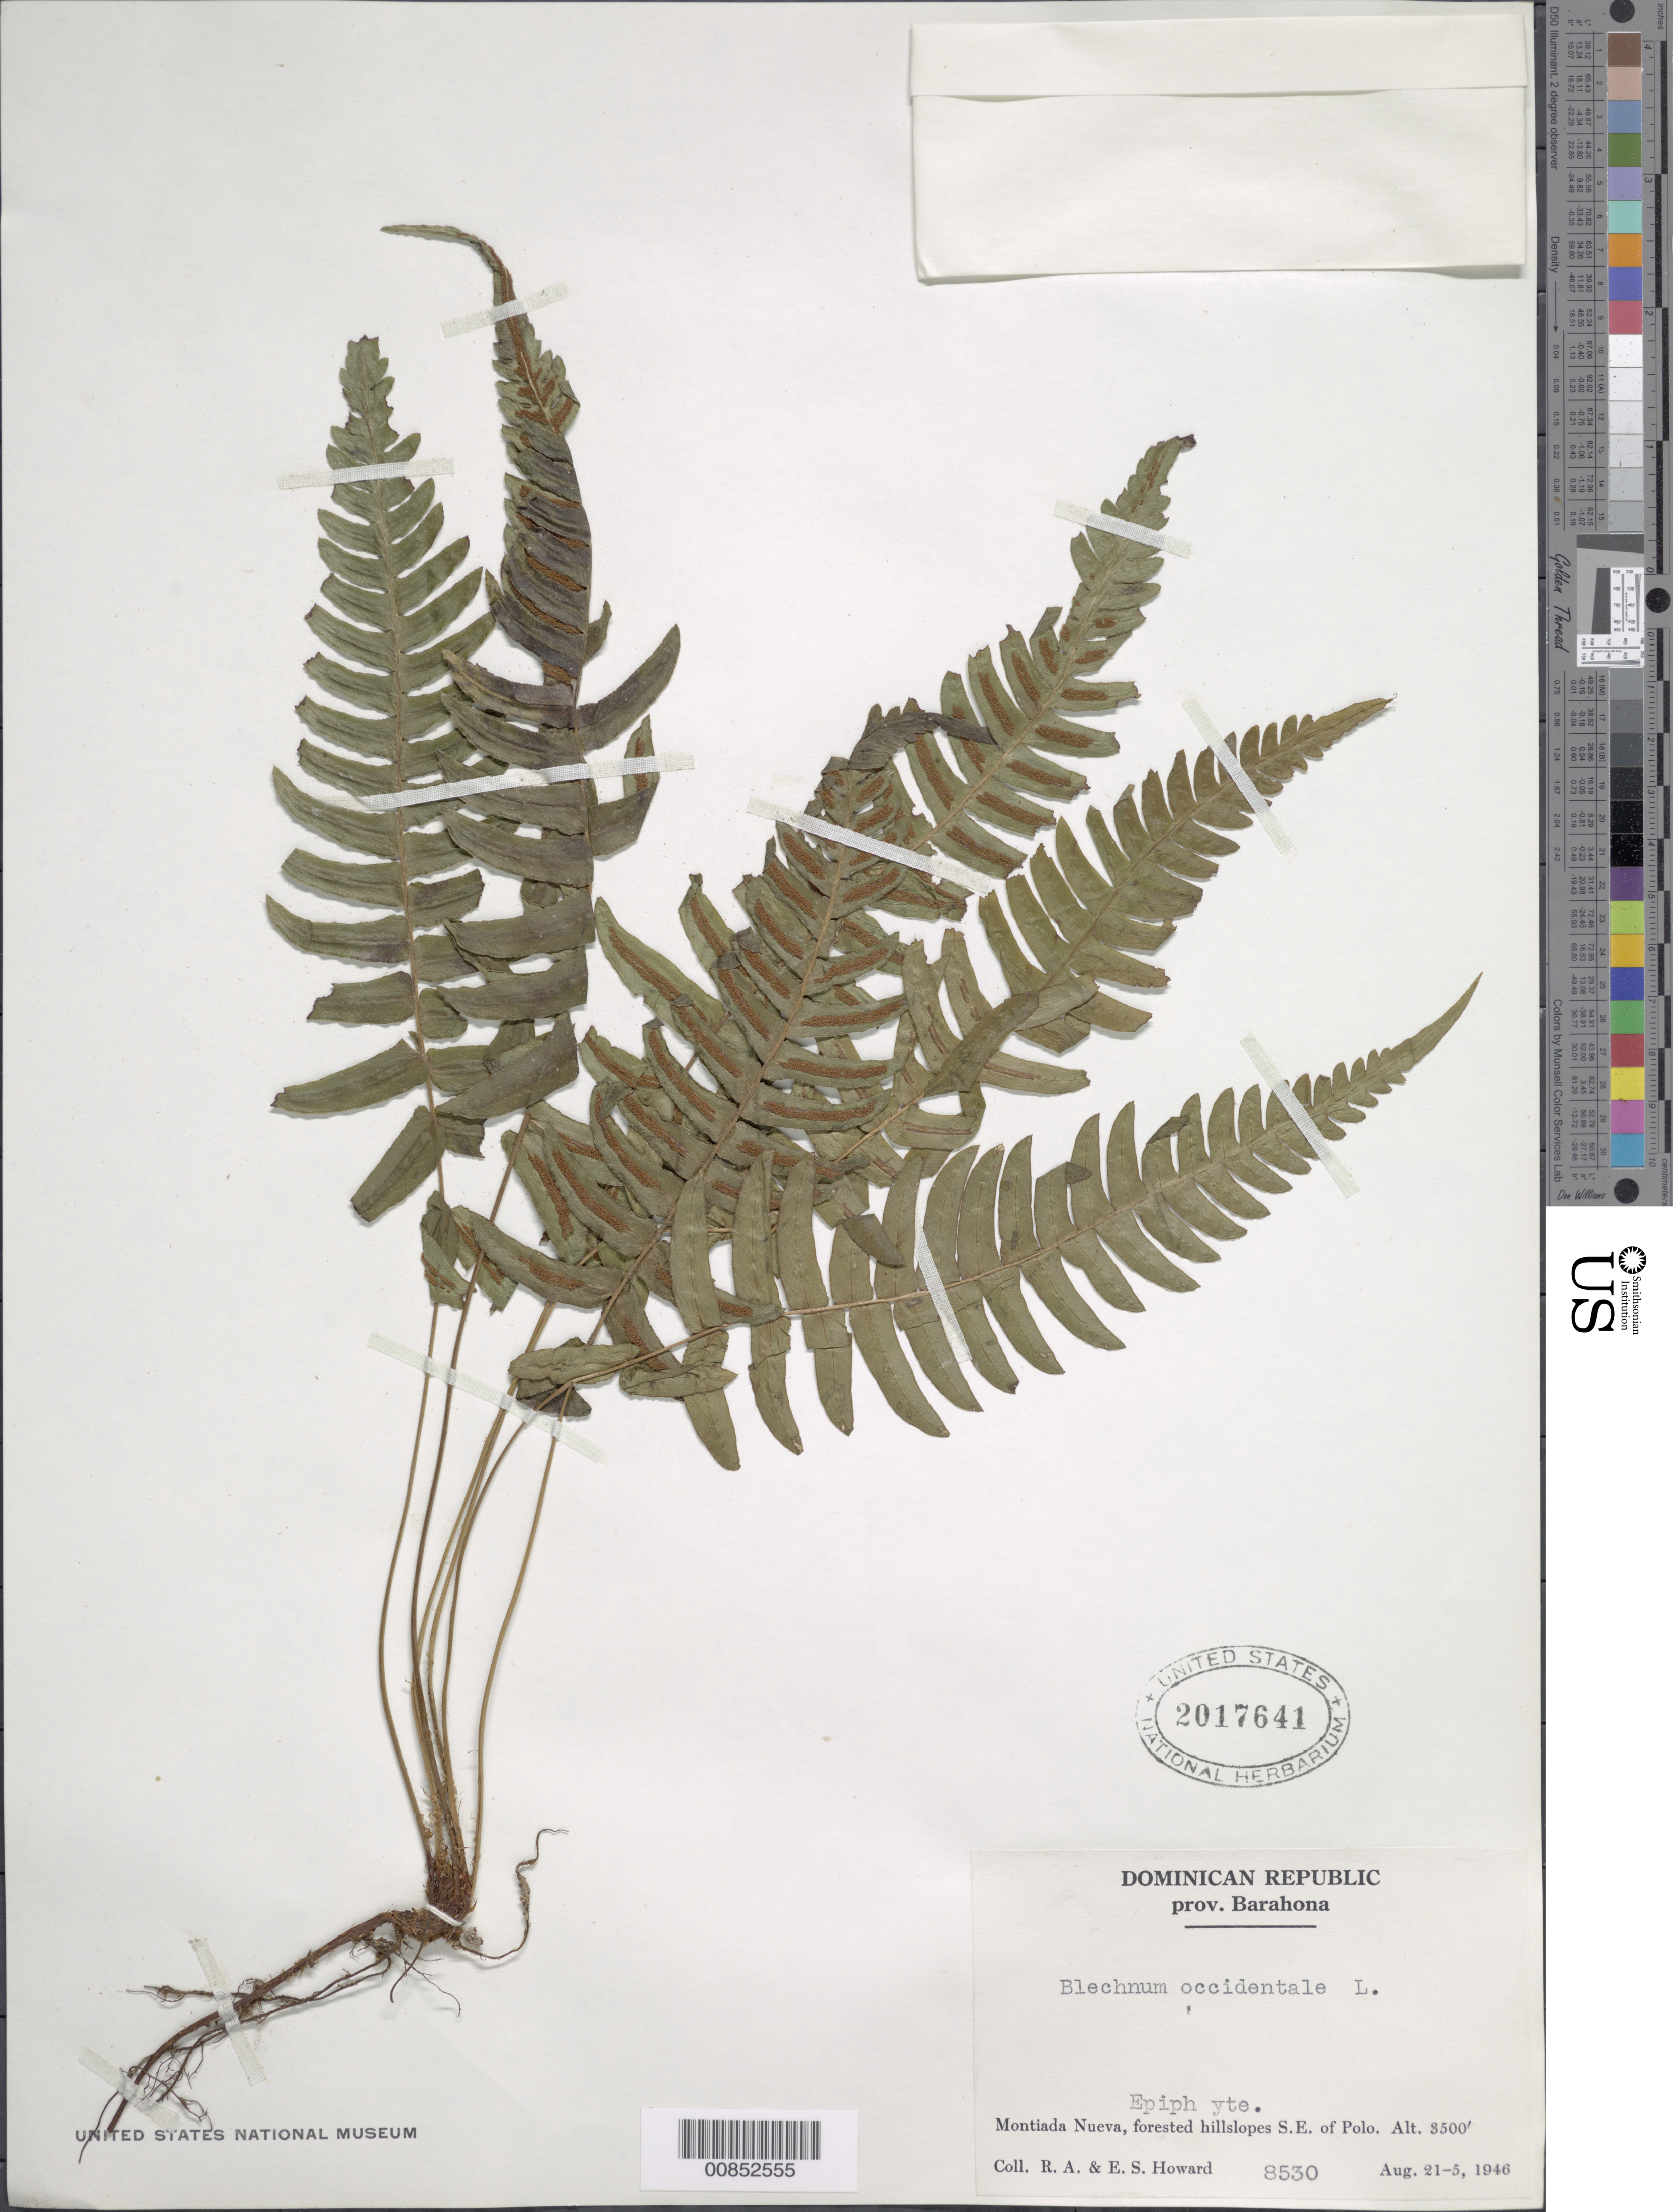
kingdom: Plantae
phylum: Tracheophyta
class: Polypodiopsida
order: Polypodiales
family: Blechnaceae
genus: Blechnum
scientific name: Blechnum glandulosum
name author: Link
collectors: R. A. Howard & E. S. Howard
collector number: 8530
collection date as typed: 21 Aug 1946 to 25 Aug 1946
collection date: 1946-08-21/1946-08-25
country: Dominican Republic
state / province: Barahona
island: Hispaniola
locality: Montiada Nueva, SE of Polo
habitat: Forested hillslopes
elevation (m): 1067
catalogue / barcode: US 2017641